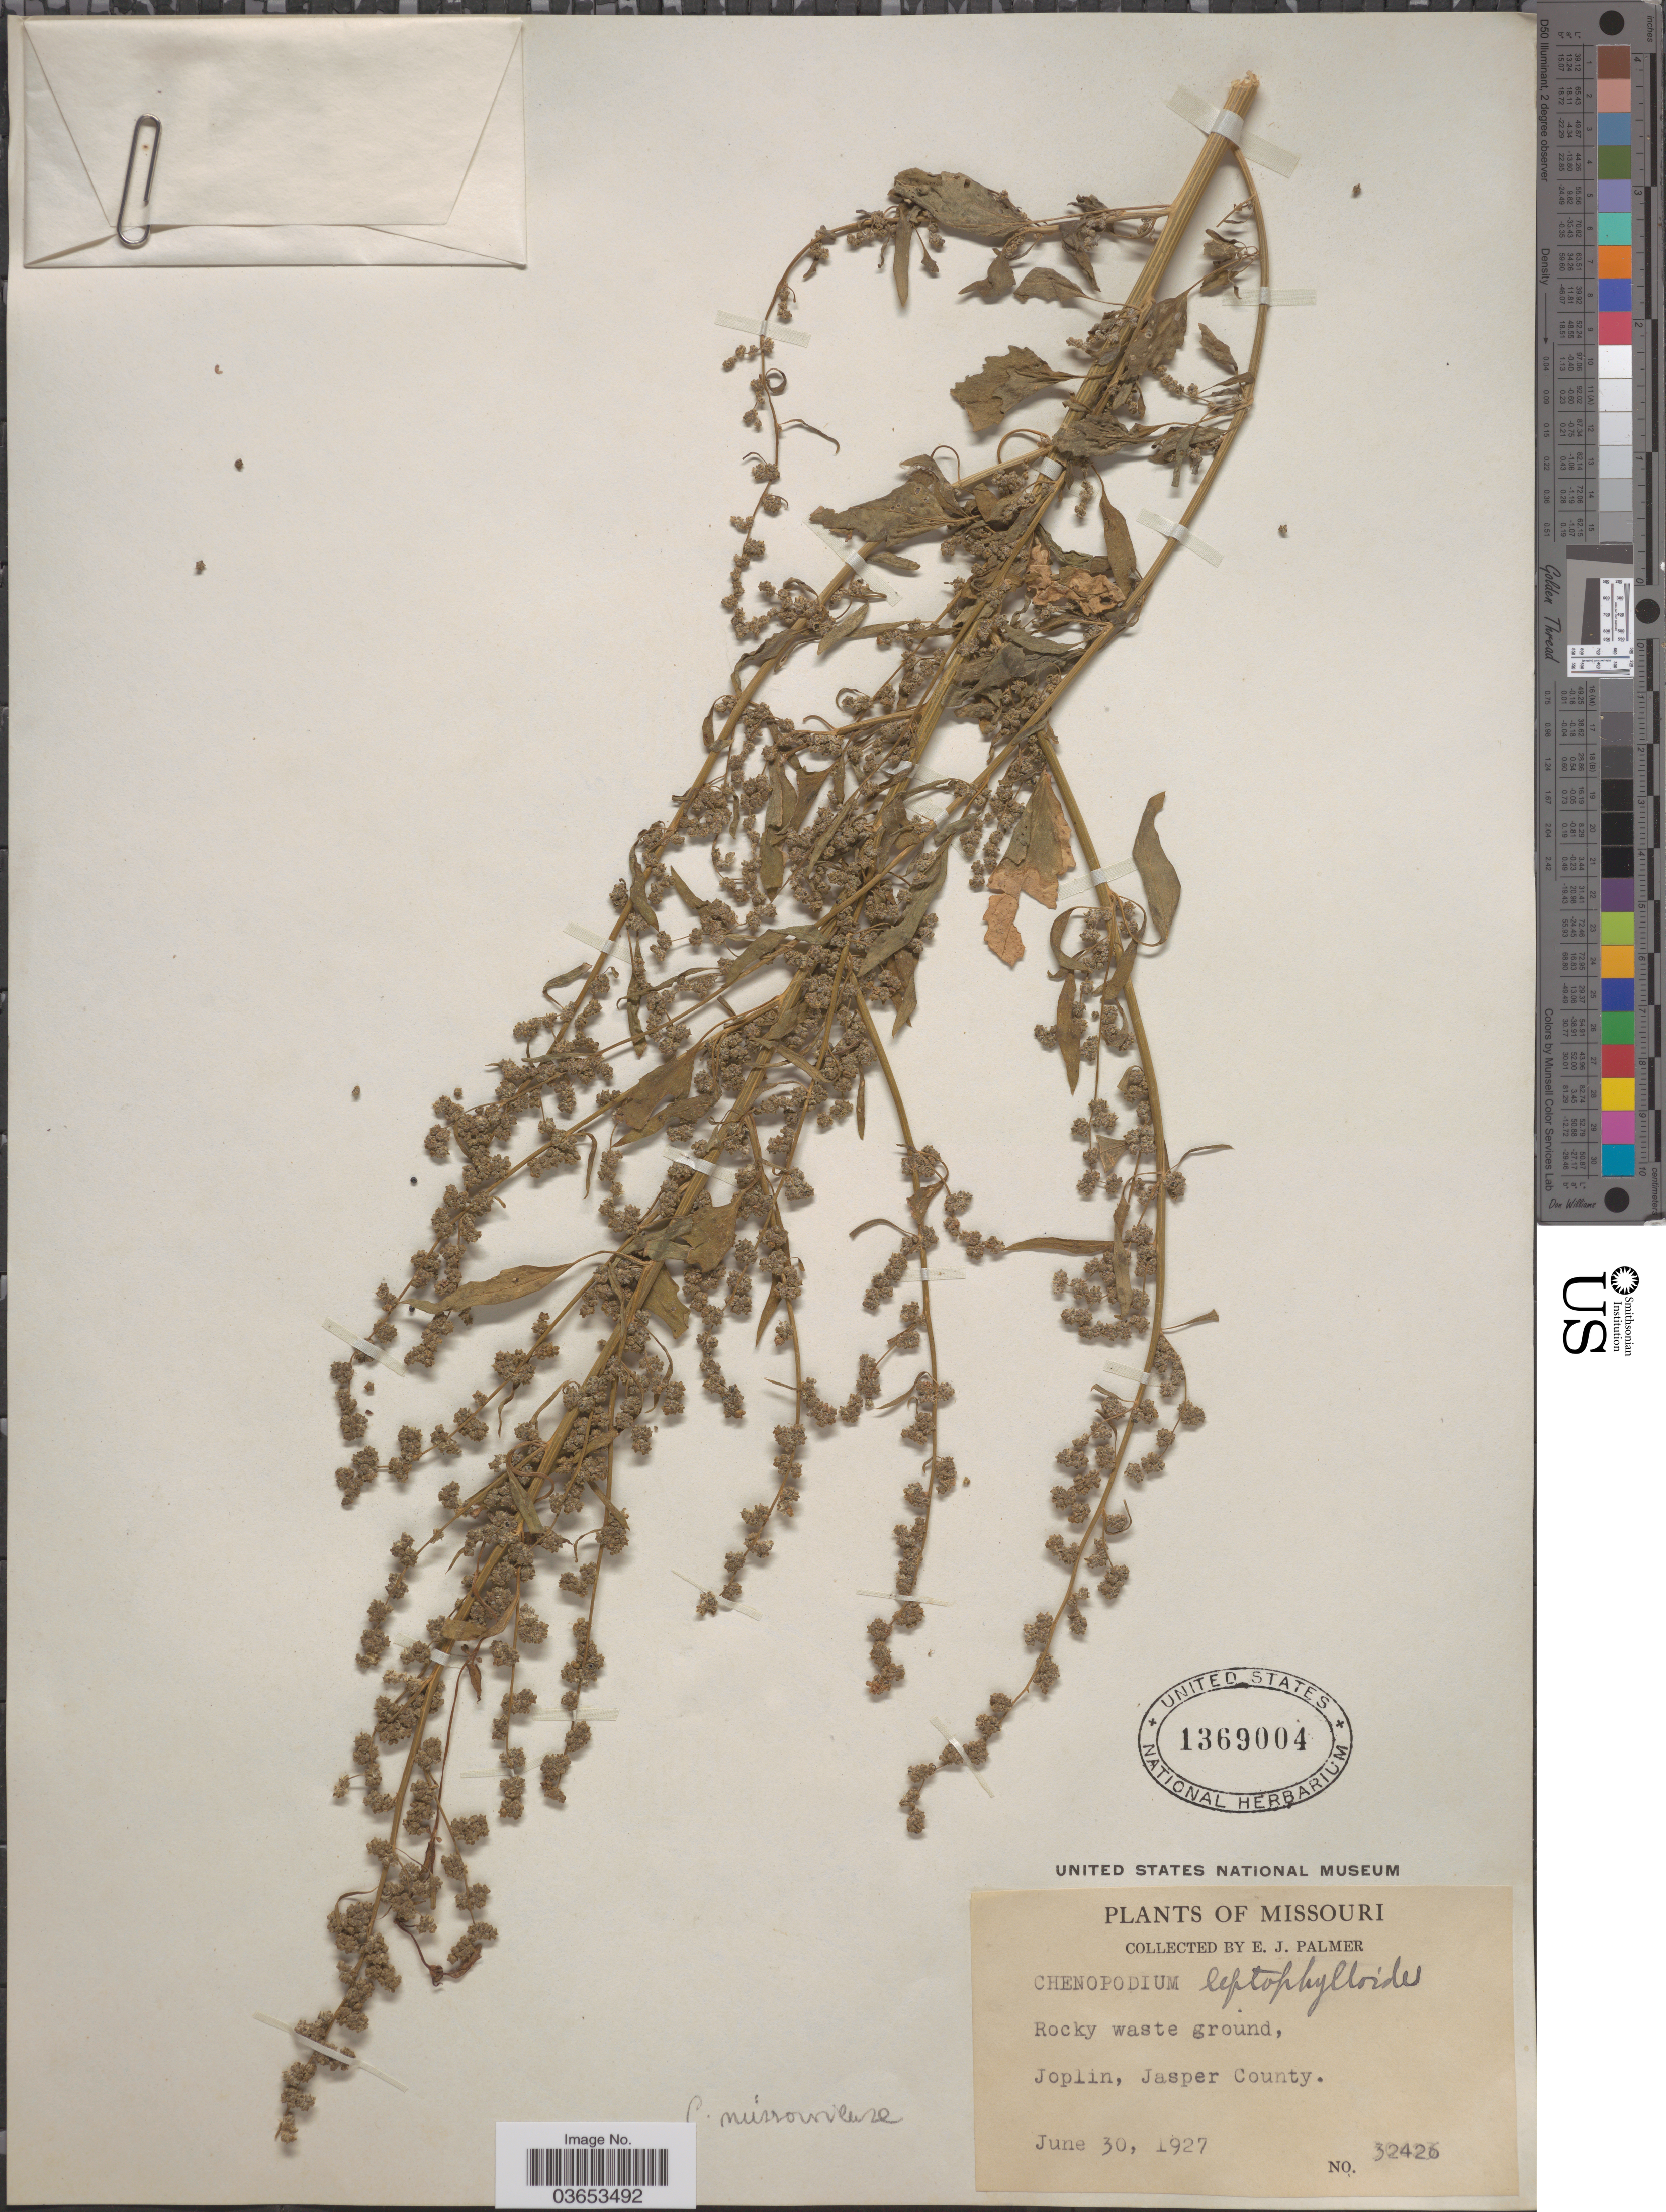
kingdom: Plantae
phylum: Tracheophyta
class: Magnoliopsida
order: Caryophyllales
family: Amaranthaceae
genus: Chenopodium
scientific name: Chenopodium leptophyllum var. leptophylloides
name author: (Murr) Thell. & Aellen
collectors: E. J. Palmer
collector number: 32426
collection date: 1927-06-30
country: United States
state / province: Missouri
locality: Joplin, Jasper County.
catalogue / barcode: US 1369004